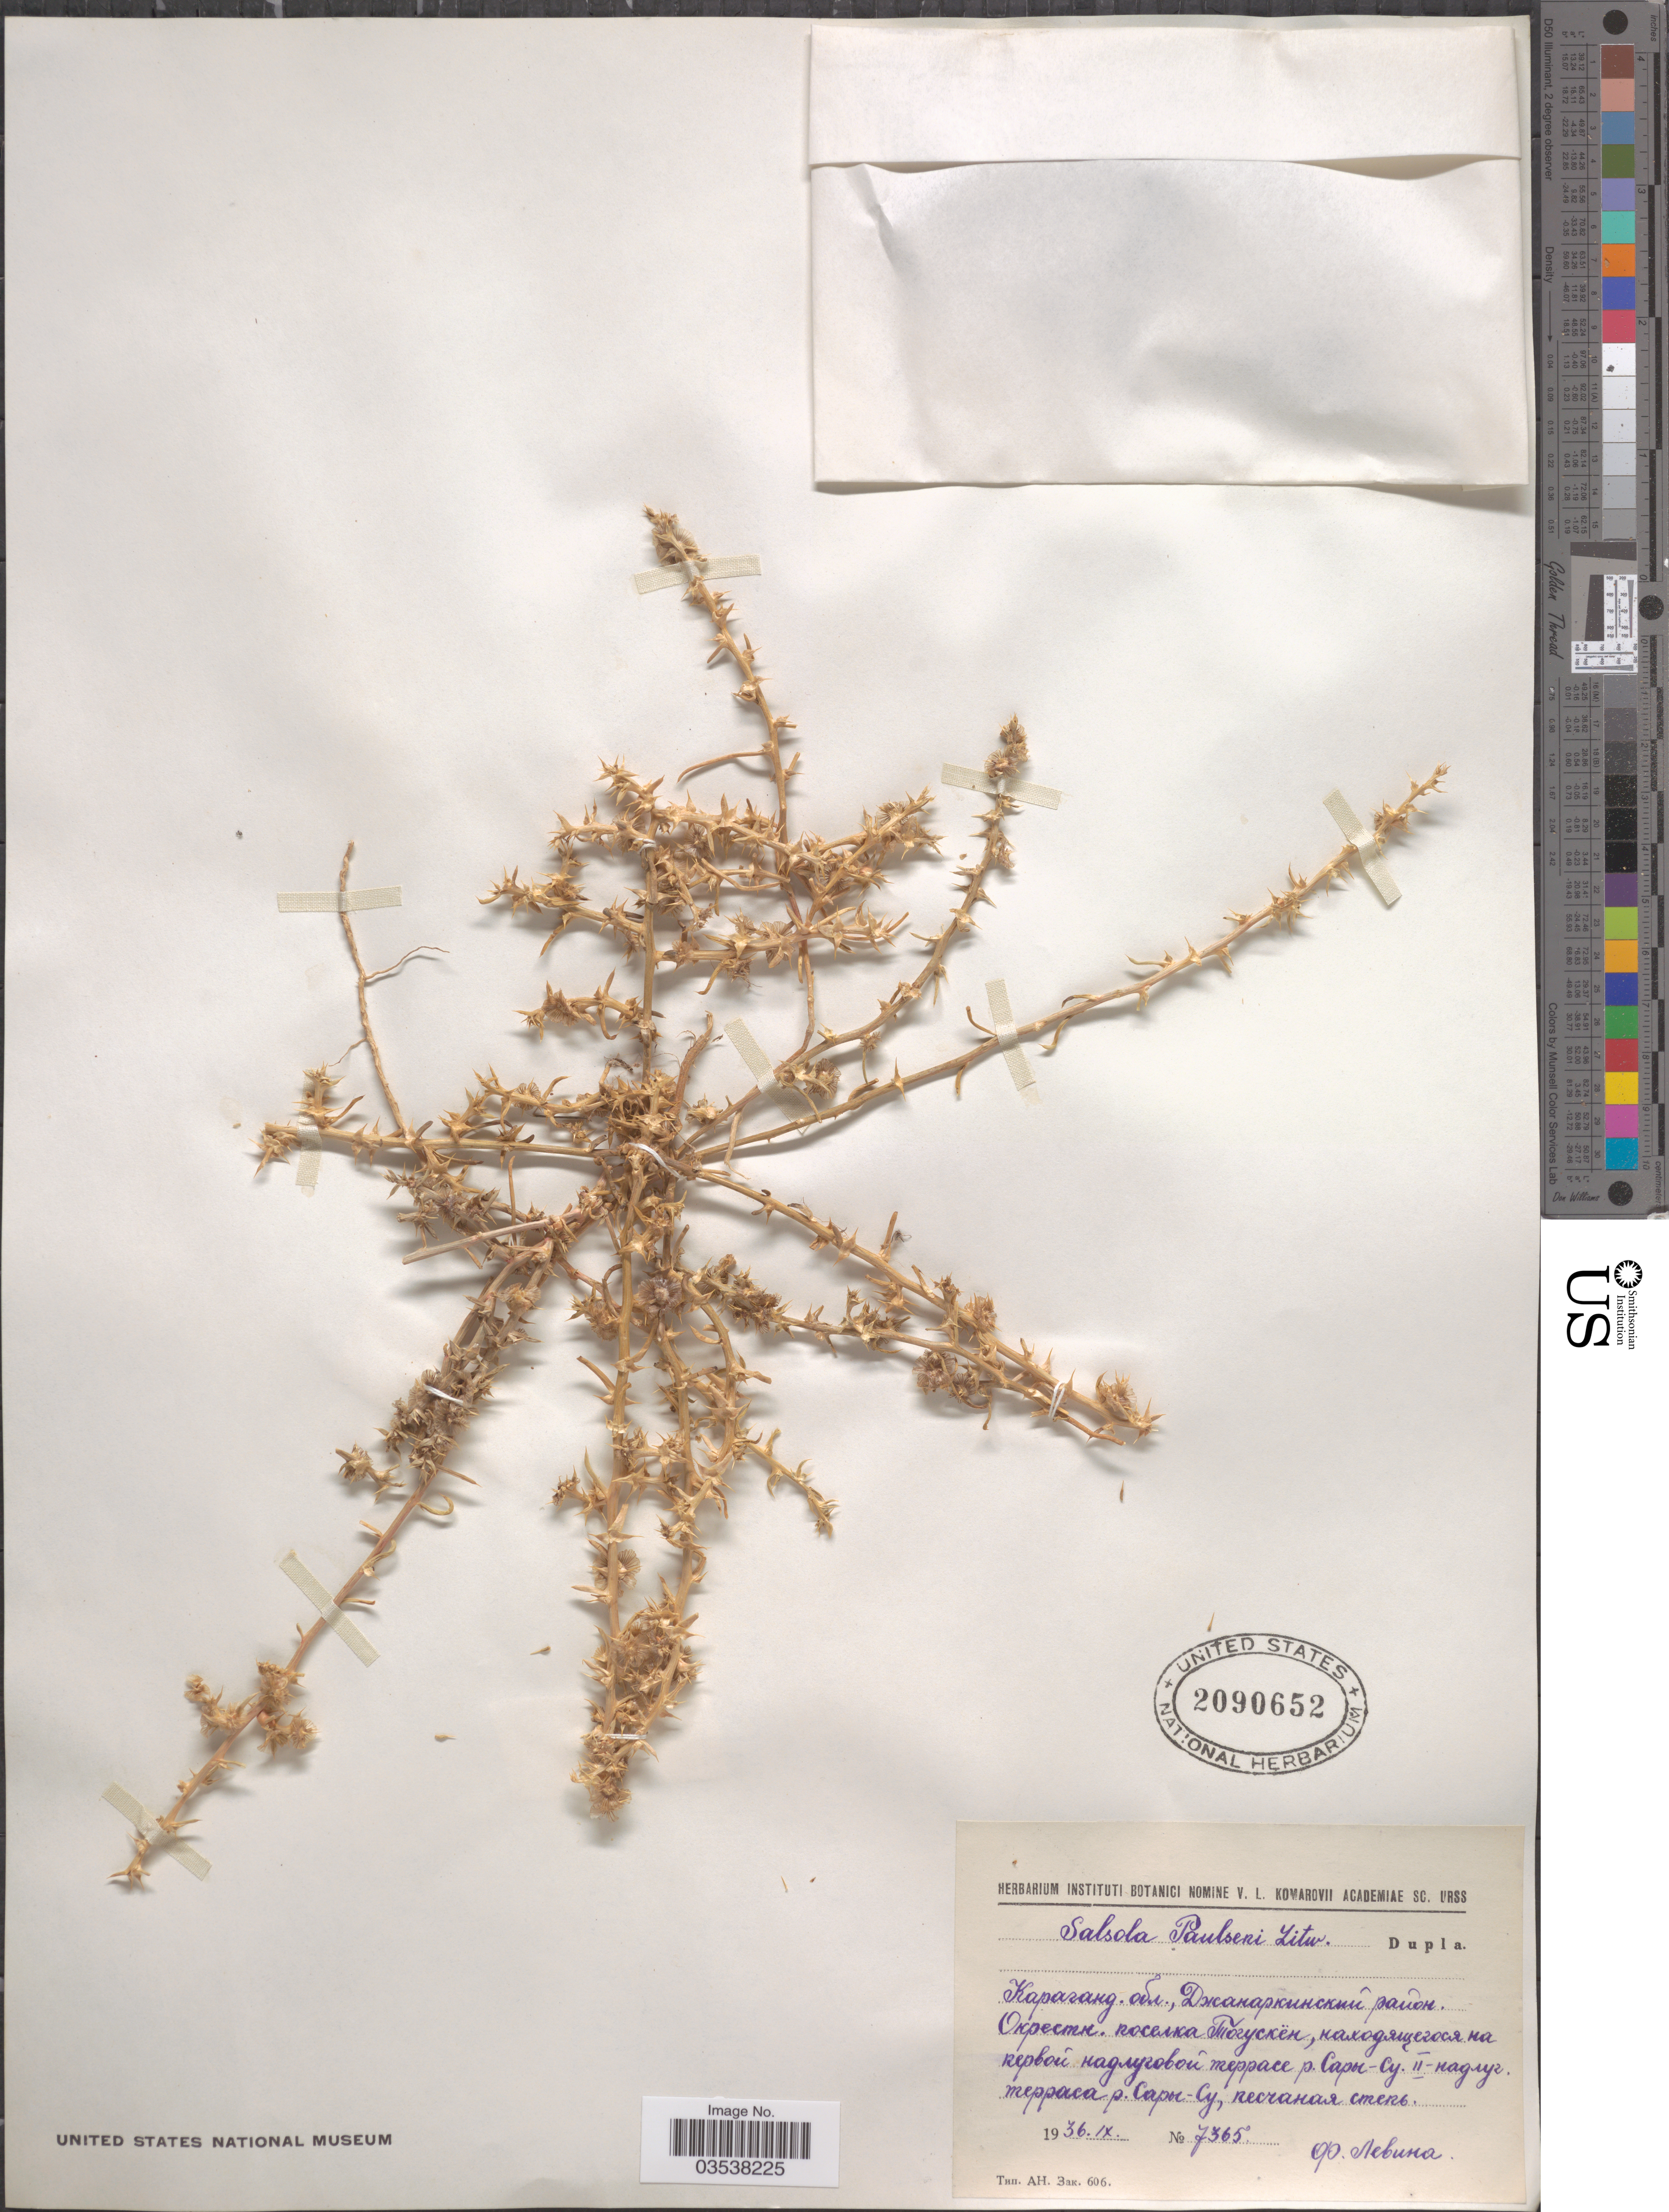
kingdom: Plantae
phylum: Tracheophyta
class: Magnoliopsida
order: Caryophyllales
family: Amaranthaceae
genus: Salsola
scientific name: Salsola paulsenii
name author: Litv.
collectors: F. Levina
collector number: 7365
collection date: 1936-09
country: Kazakhstan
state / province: Qaraghandy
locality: Vicinity of village Togusken, River Sarysu.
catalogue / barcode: US 2090652